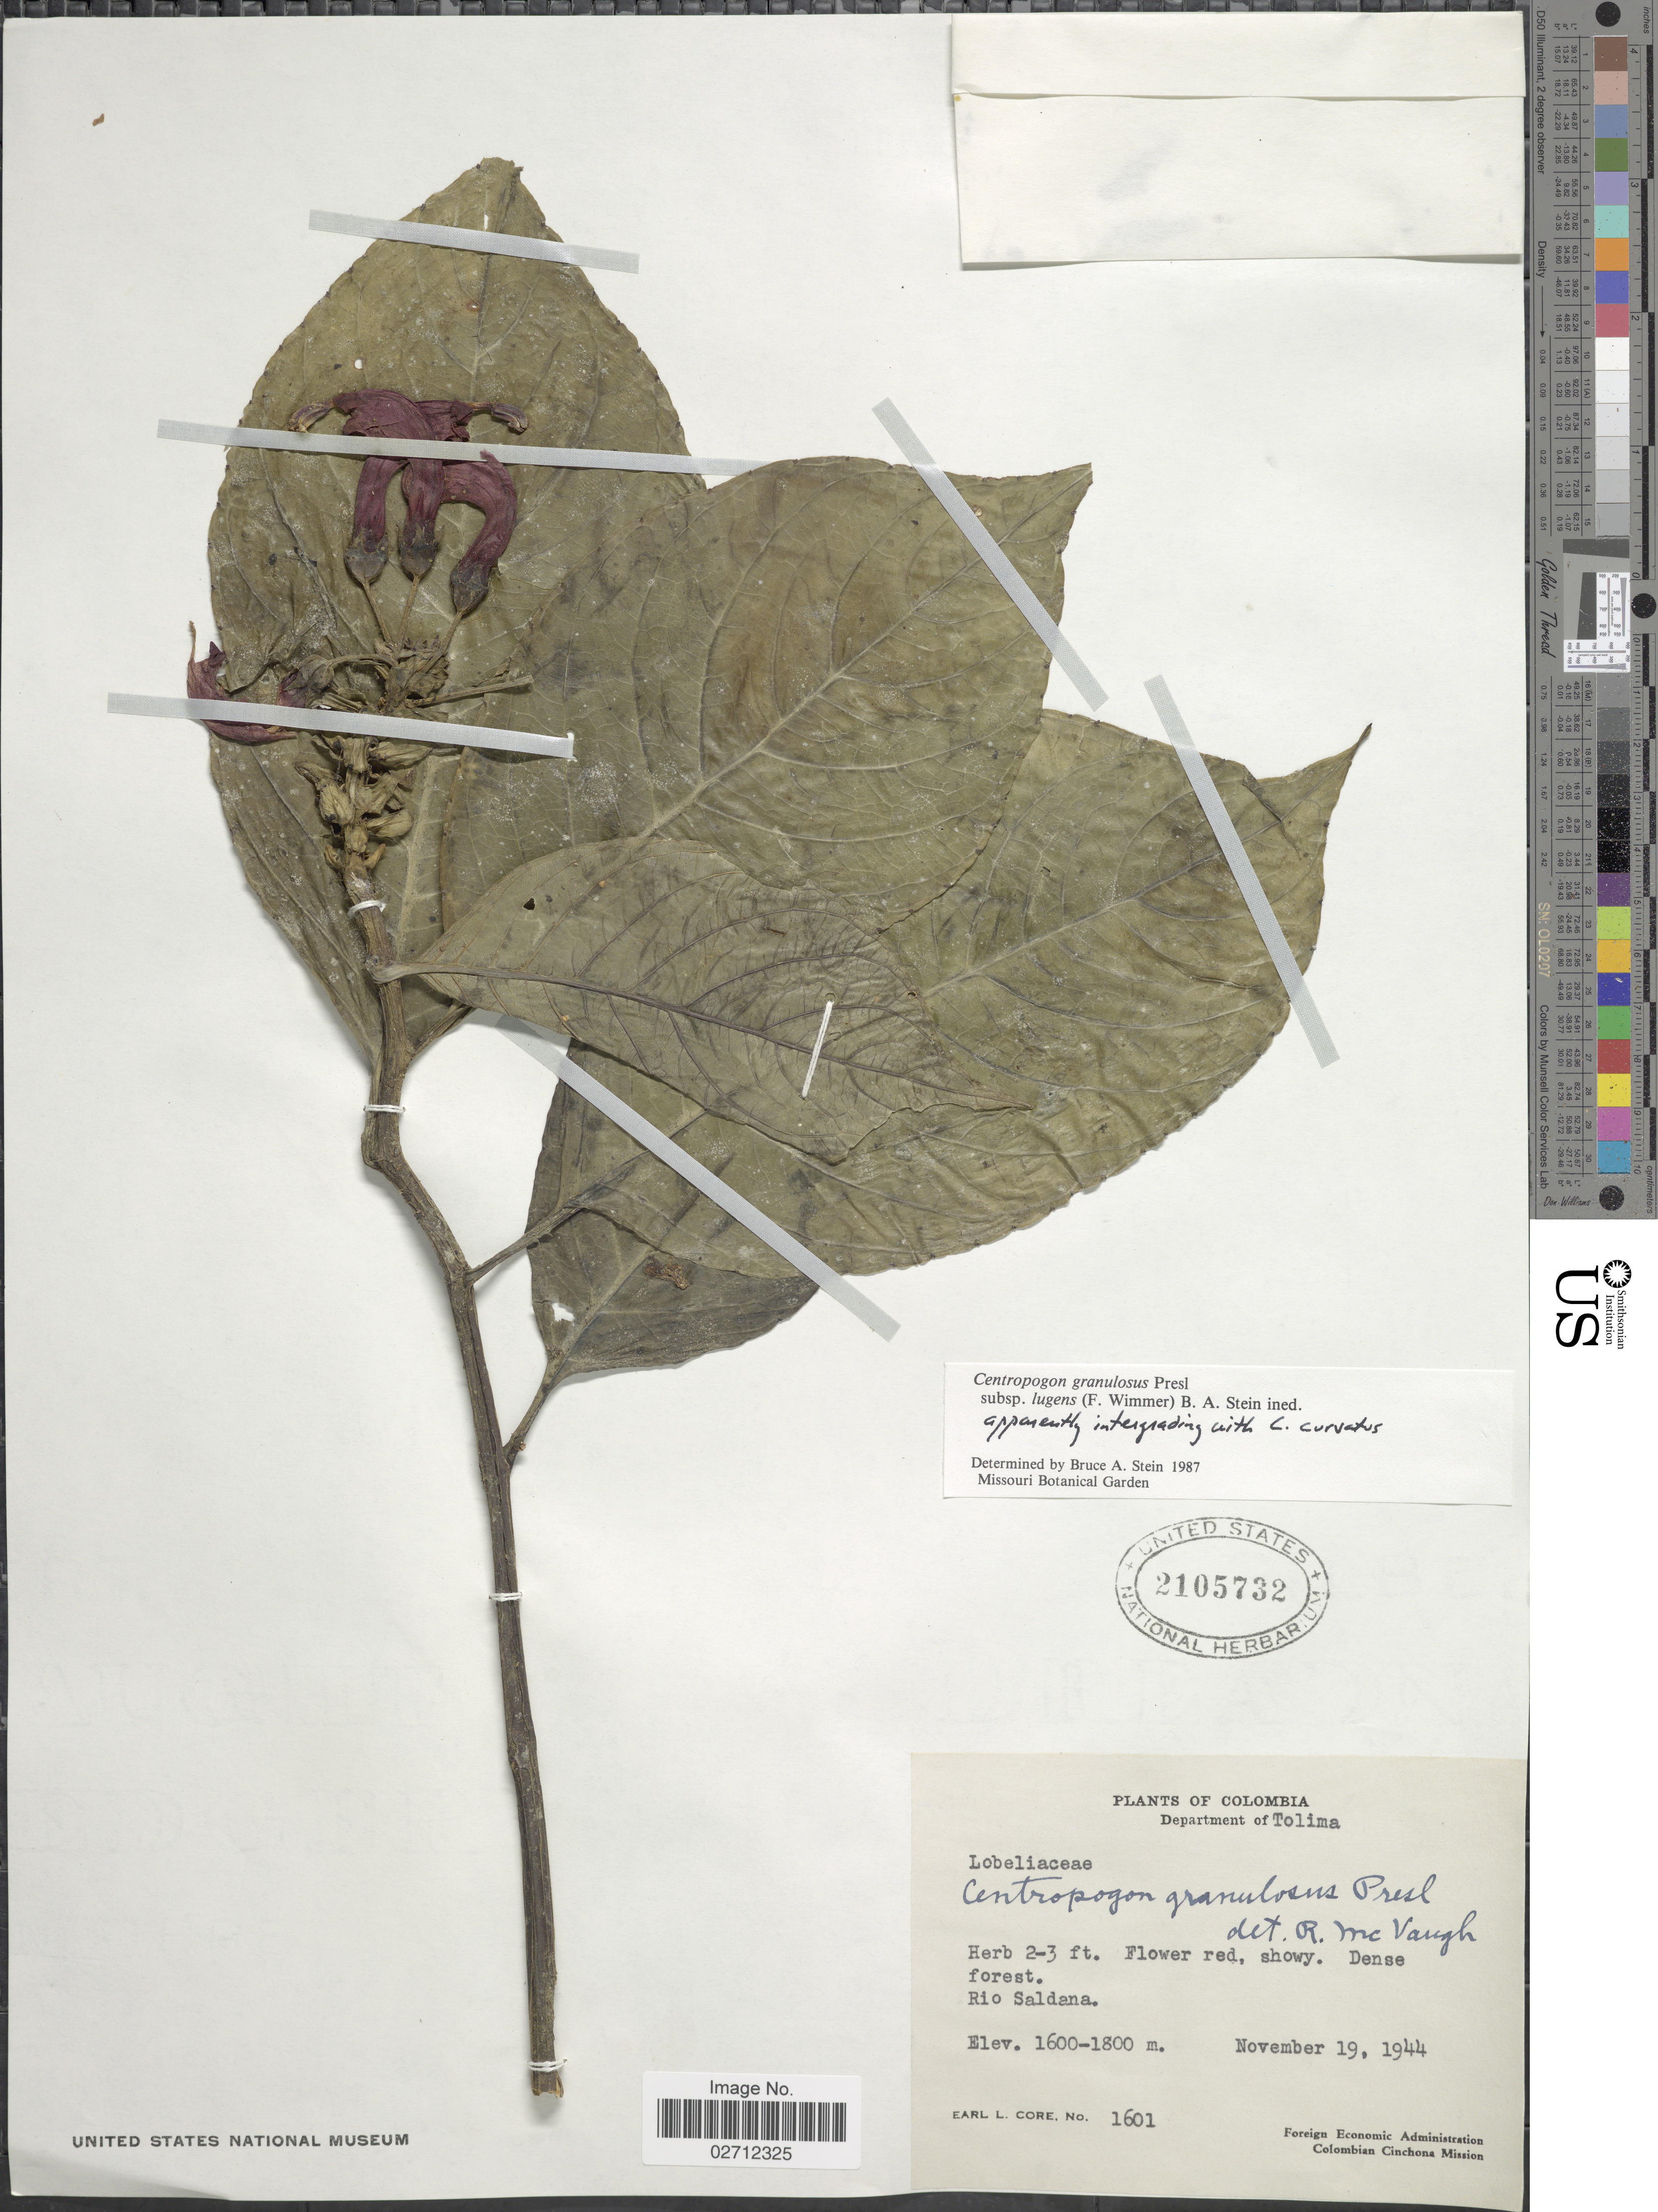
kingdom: Plantae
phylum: Tracheophyta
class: Magnoliopsida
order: Asterales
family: Campanulaceae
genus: Centropogon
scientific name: Centropogon granulosus subsp. lugens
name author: B.A. Stein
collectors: E. L. Core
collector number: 1601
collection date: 1944-11-19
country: Colombia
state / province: Tolima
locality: Department of Tolima, Rio Saldana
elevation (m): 1600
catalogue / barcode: US 2105732